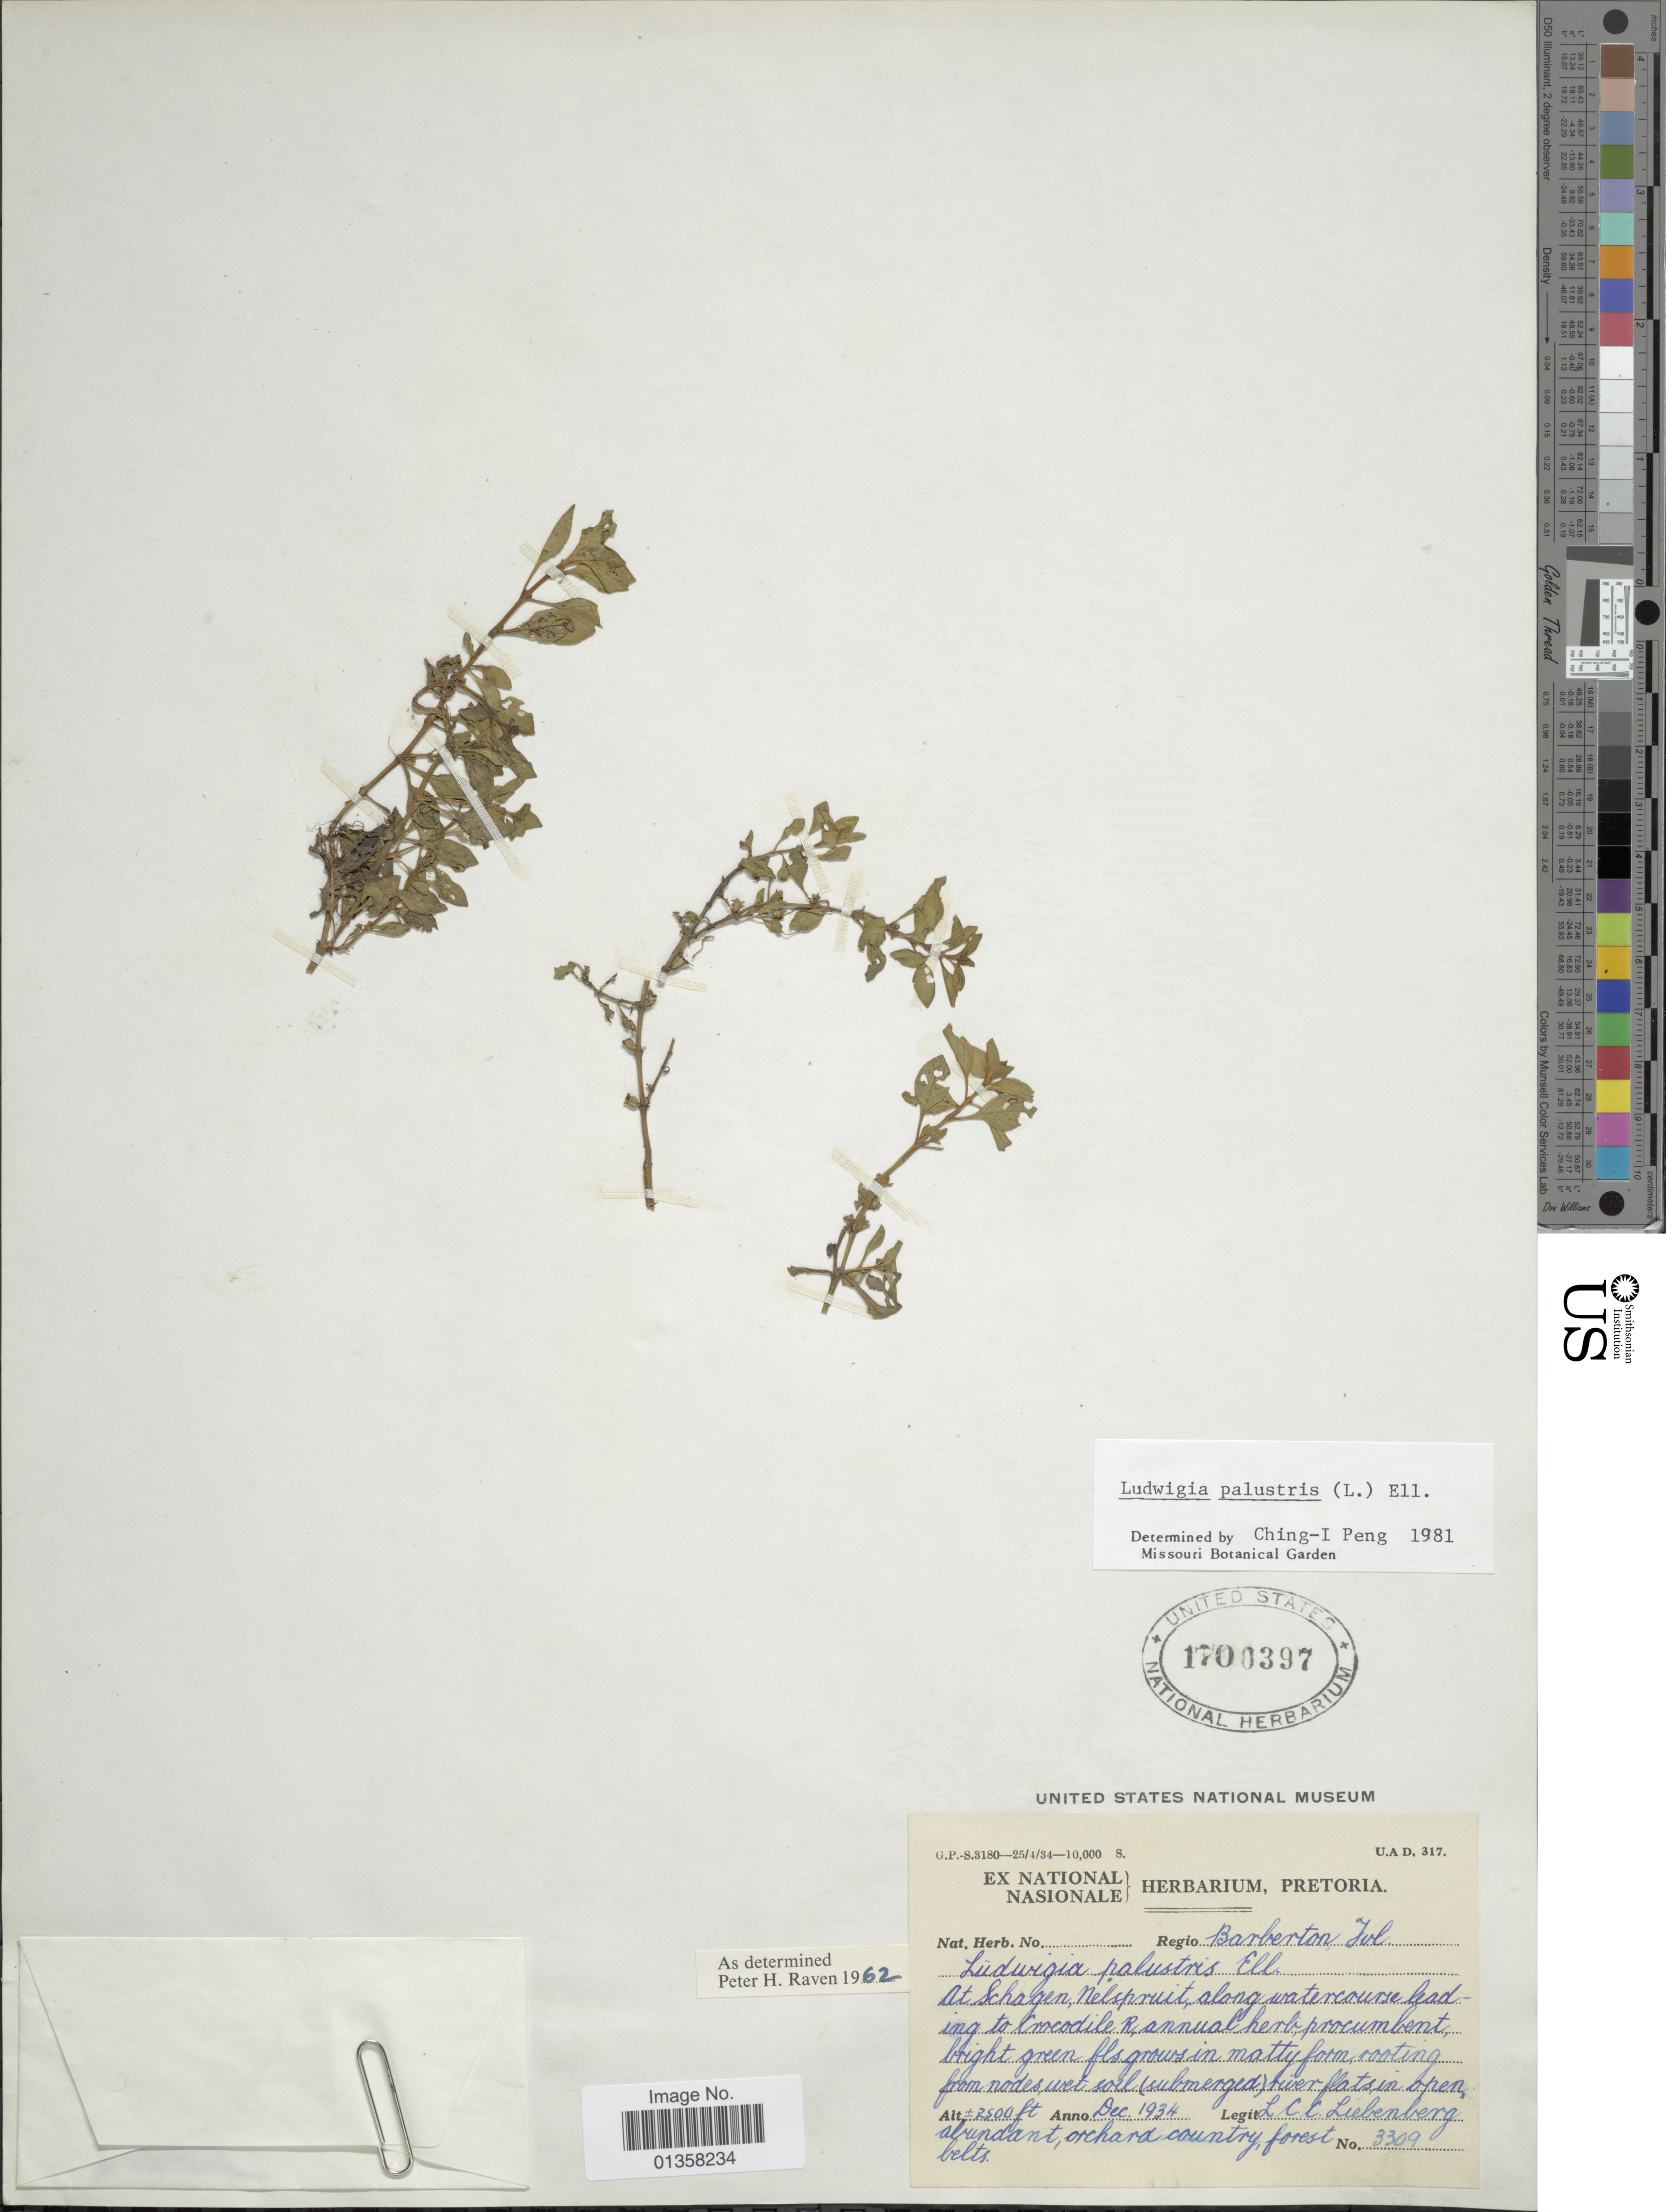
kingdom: Plantae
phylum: Tracheophyta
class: Magnoliopsida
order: Myrtales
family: Onagraceae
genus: Ludwigia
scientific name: Ludwigia palustris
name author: (L.) Elliott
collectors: L. Liebenberg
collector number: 3309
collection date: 1934-12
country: South Africa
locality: Regio Barberton Tvl, At Schagen, Nelspruit, along watercourse leading to Crocodile R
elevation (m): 762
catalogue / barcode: US 1700397